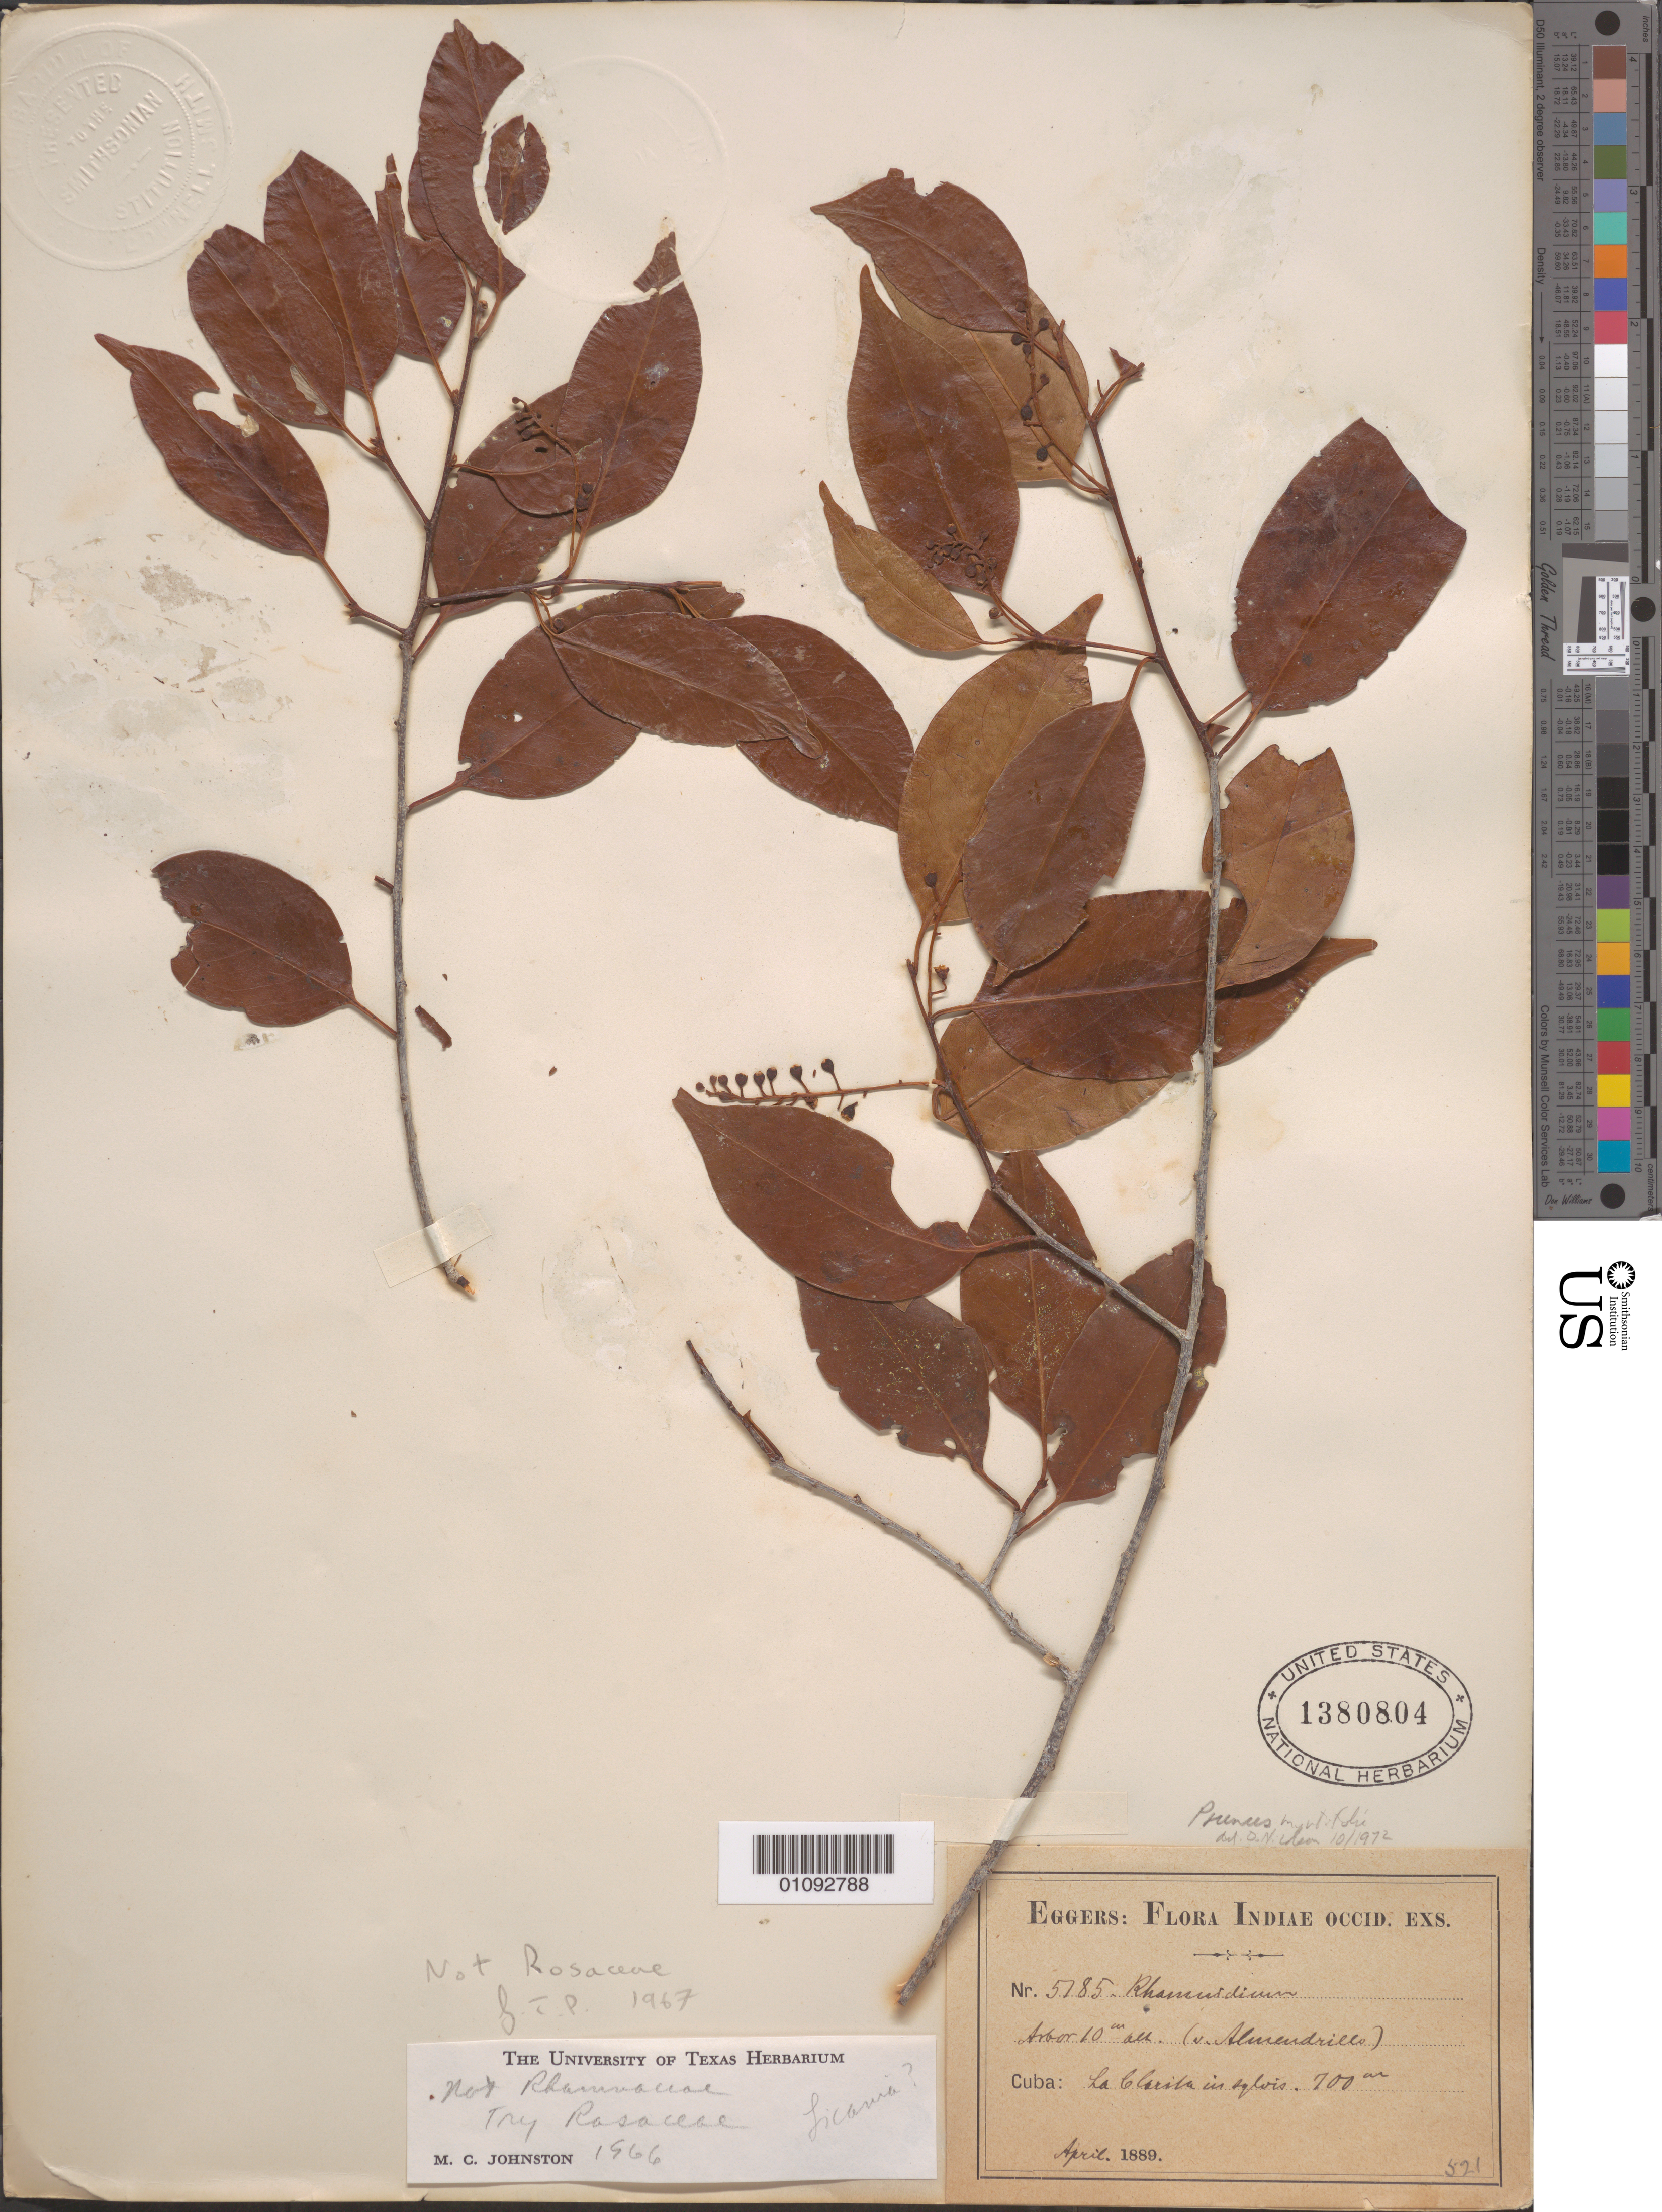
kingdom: Plantae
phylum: Tracheophyta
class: Magnoliopsida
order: Rosales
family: Rosaceae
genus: Prunus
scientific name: Prunus myrtifolia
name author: (L.) Urb.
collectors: H. F. A. von Eggers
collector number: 5785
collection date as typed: Apr 1889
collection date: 1889-04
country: Cuba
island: Cuba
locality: La Clorila(?)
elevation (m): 700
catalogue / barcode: US 1380804